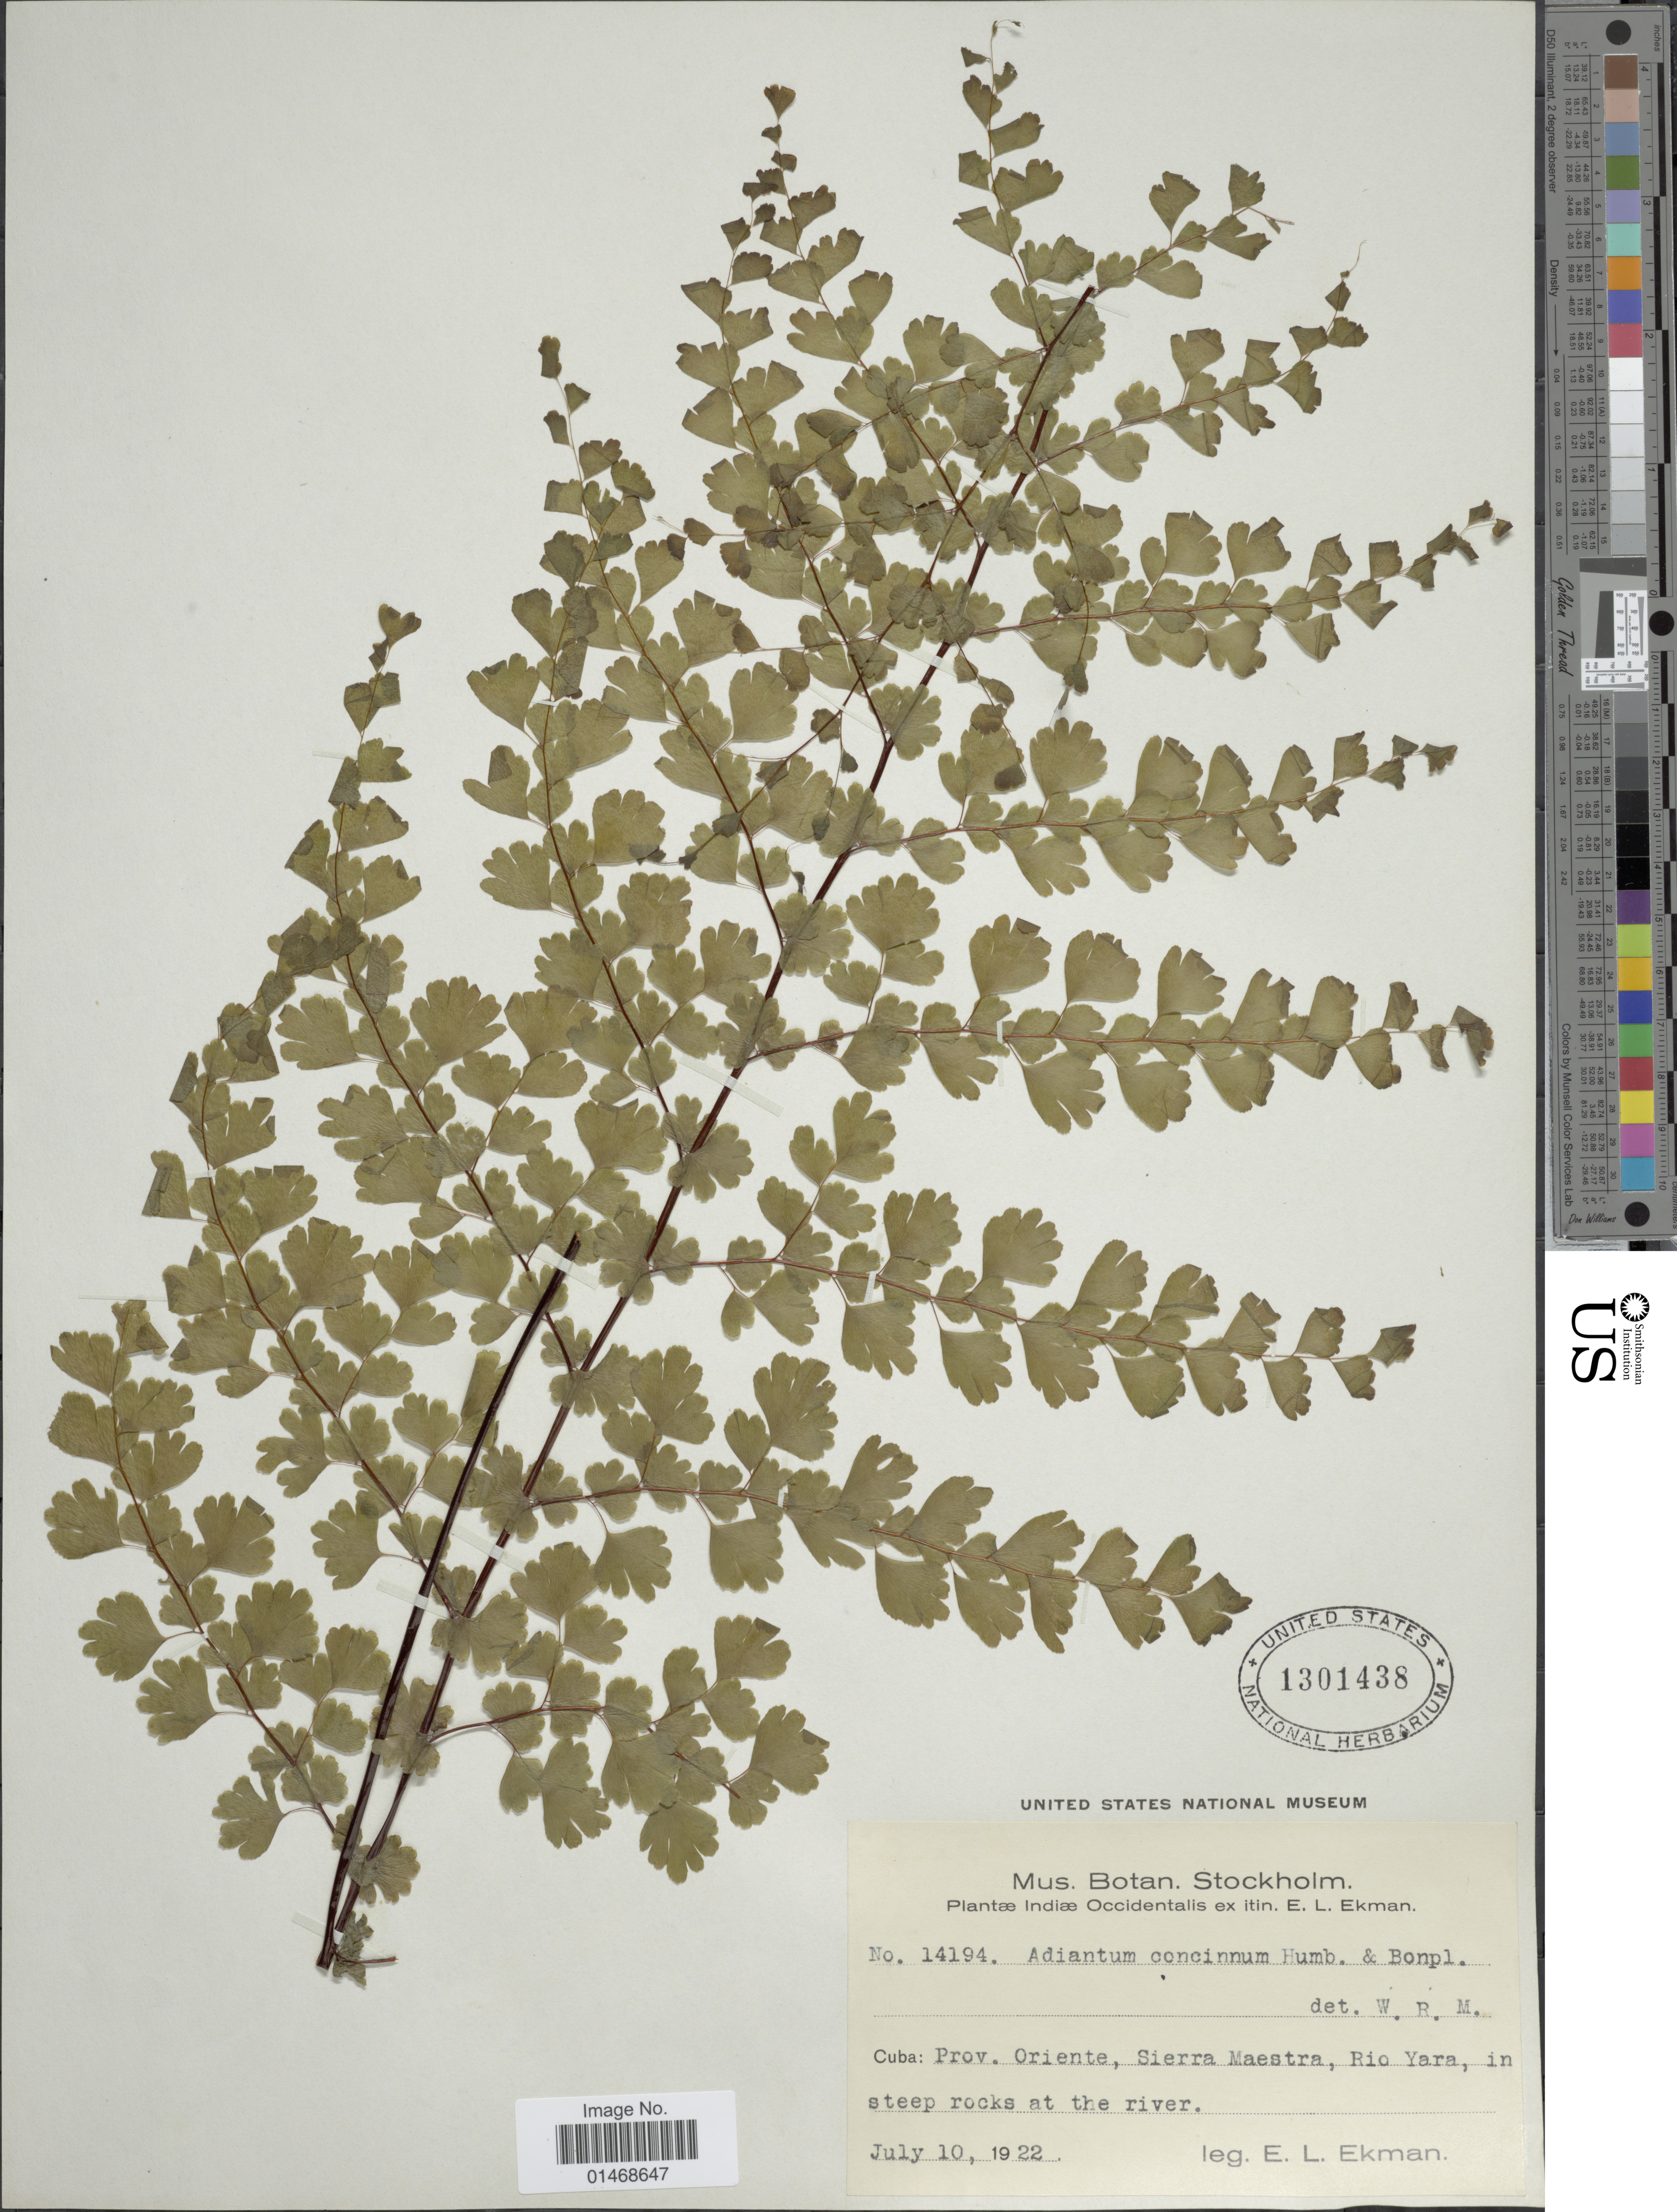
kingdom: Plantae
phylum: Tracheophyta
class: Polypodiopsida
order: Polypodiales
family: Pteridaceae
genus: Adiantum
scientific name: Adiantum concinnum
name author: Humb. & Bonpl. ex Willd.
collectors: E. L. Ekman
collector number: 14194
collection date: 1922-07-10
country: Cuba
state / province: Oriente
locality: Sierra Maestra, Rio Yara, in steep rocks at the river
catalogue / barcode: US 1301438